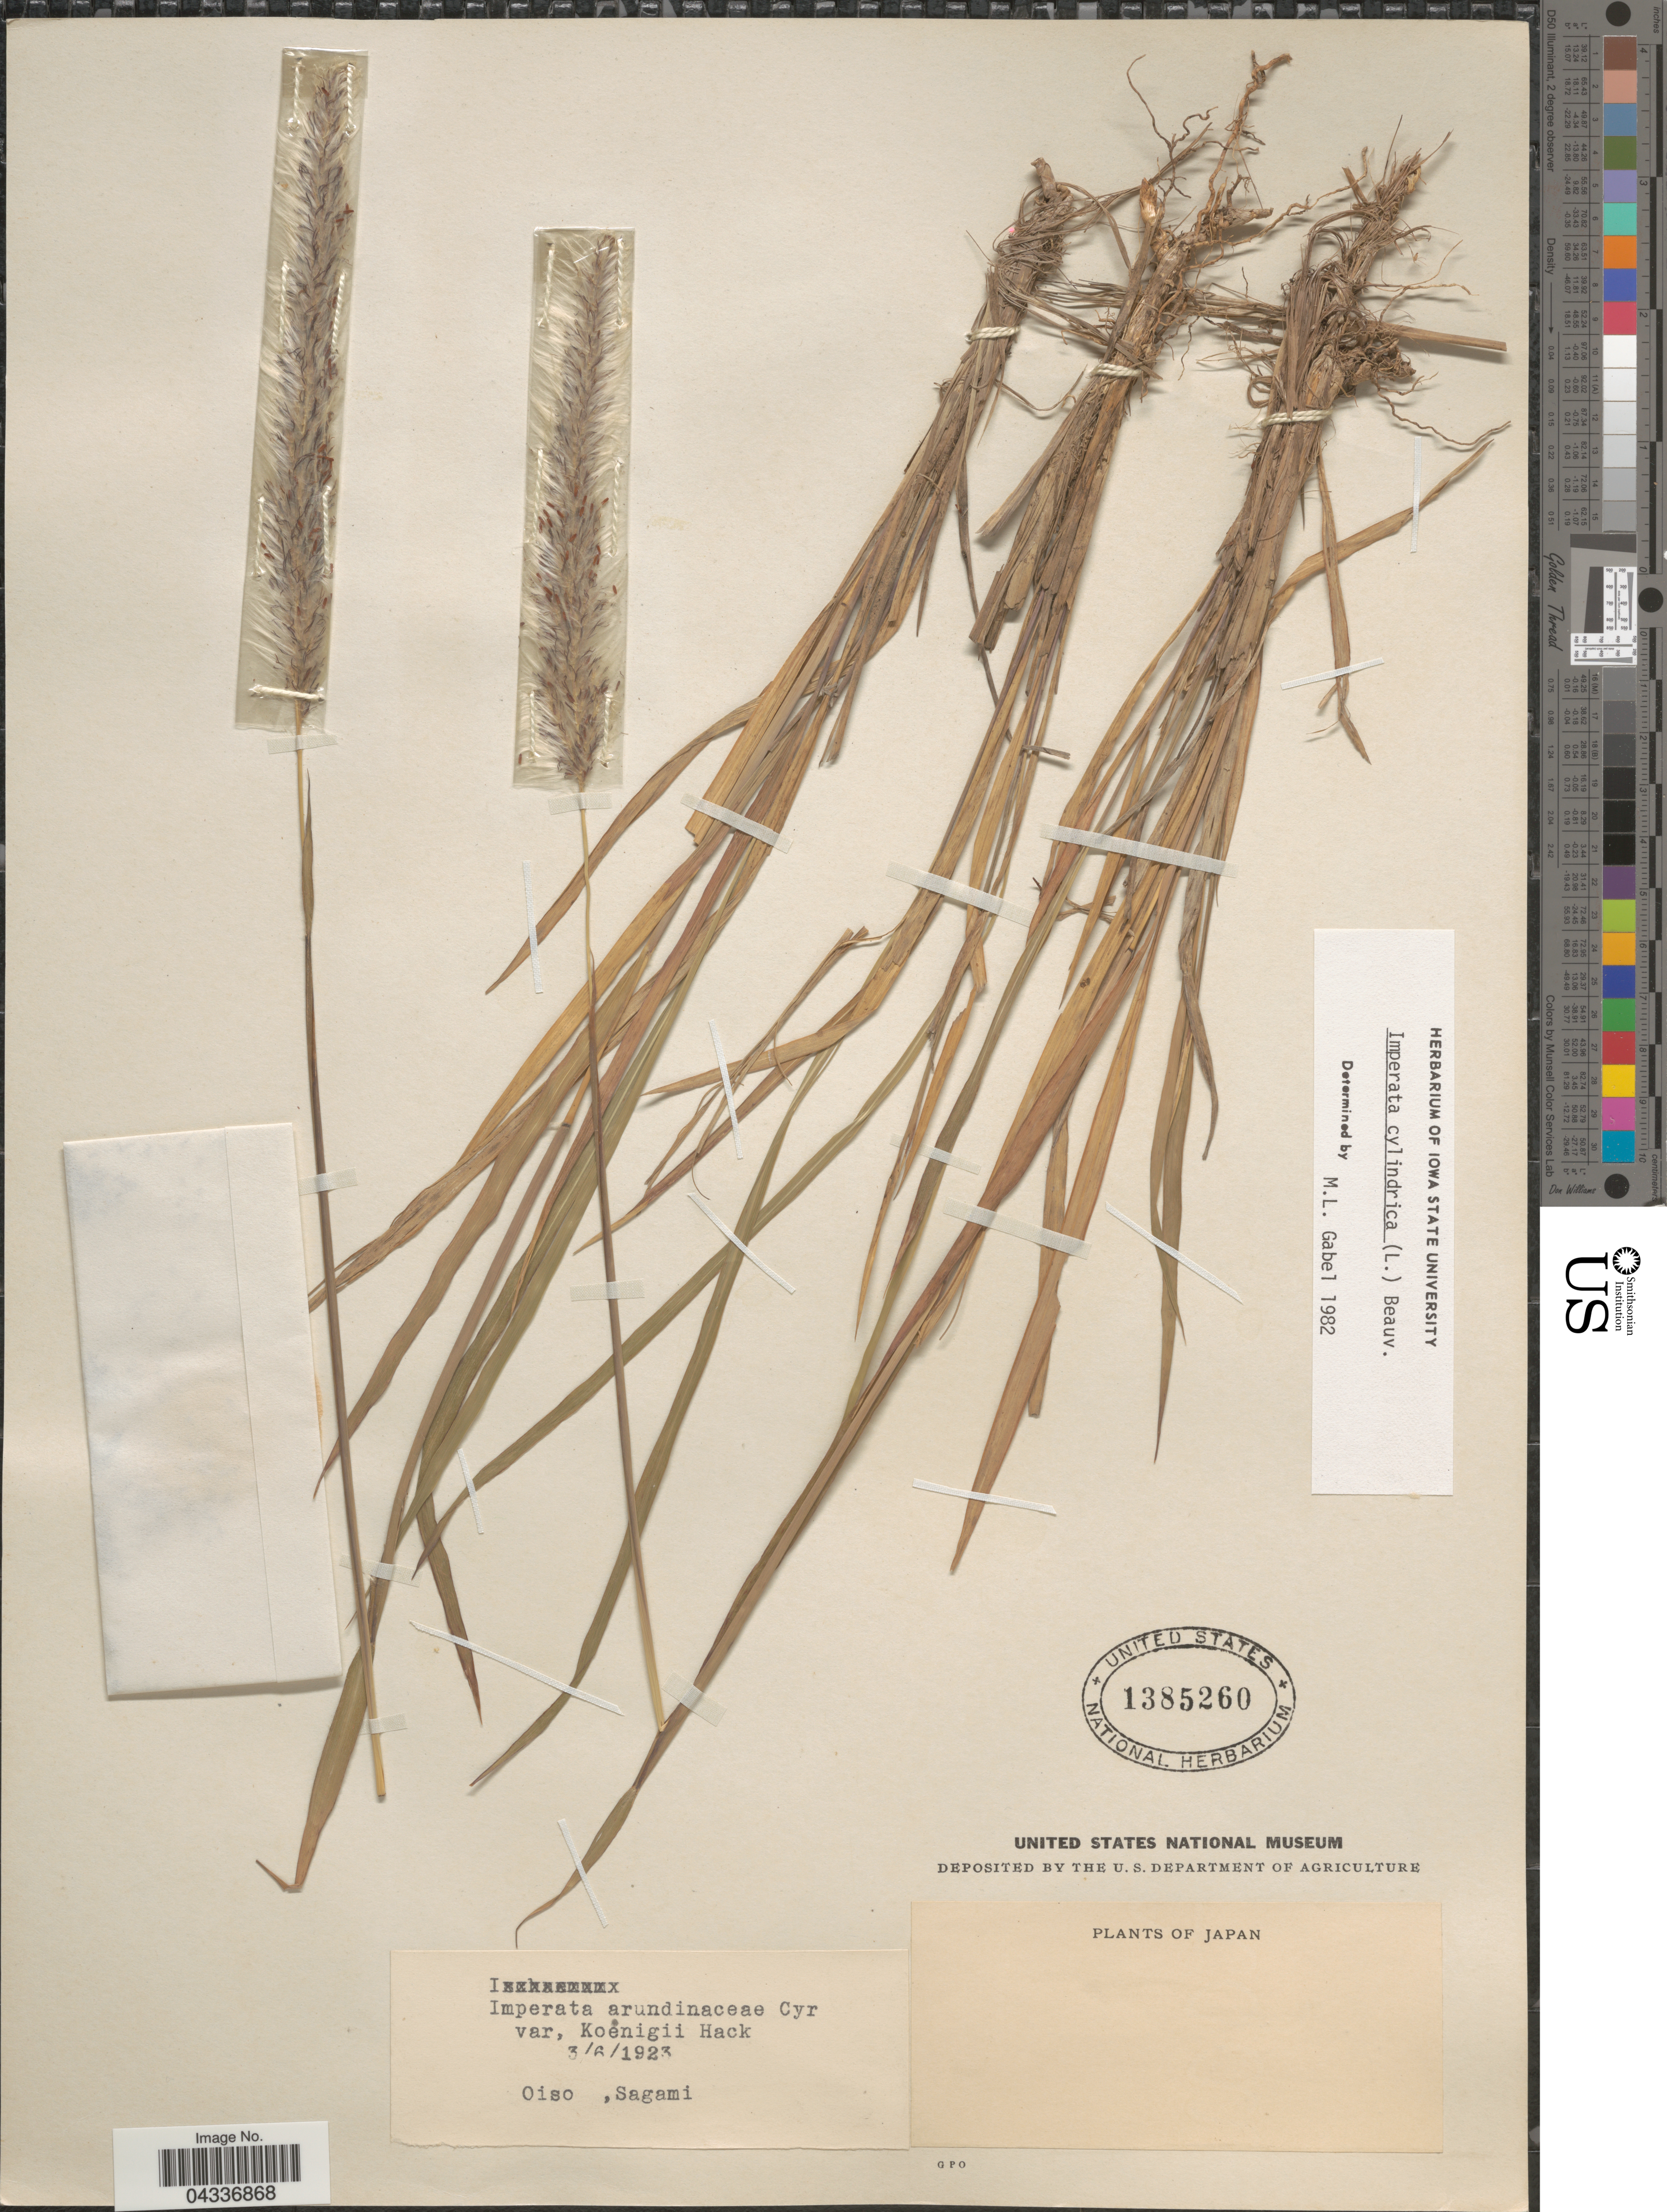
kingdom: Plantae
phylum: Tracheophyta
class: Liliopsida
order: Poales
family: Poaceae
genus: Imperata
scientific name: Imperata cylindrica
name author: (L.) P. Beauv.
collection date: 1923-06-03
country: Japan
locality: Oiso, Sagami.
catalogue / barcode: US 1385260